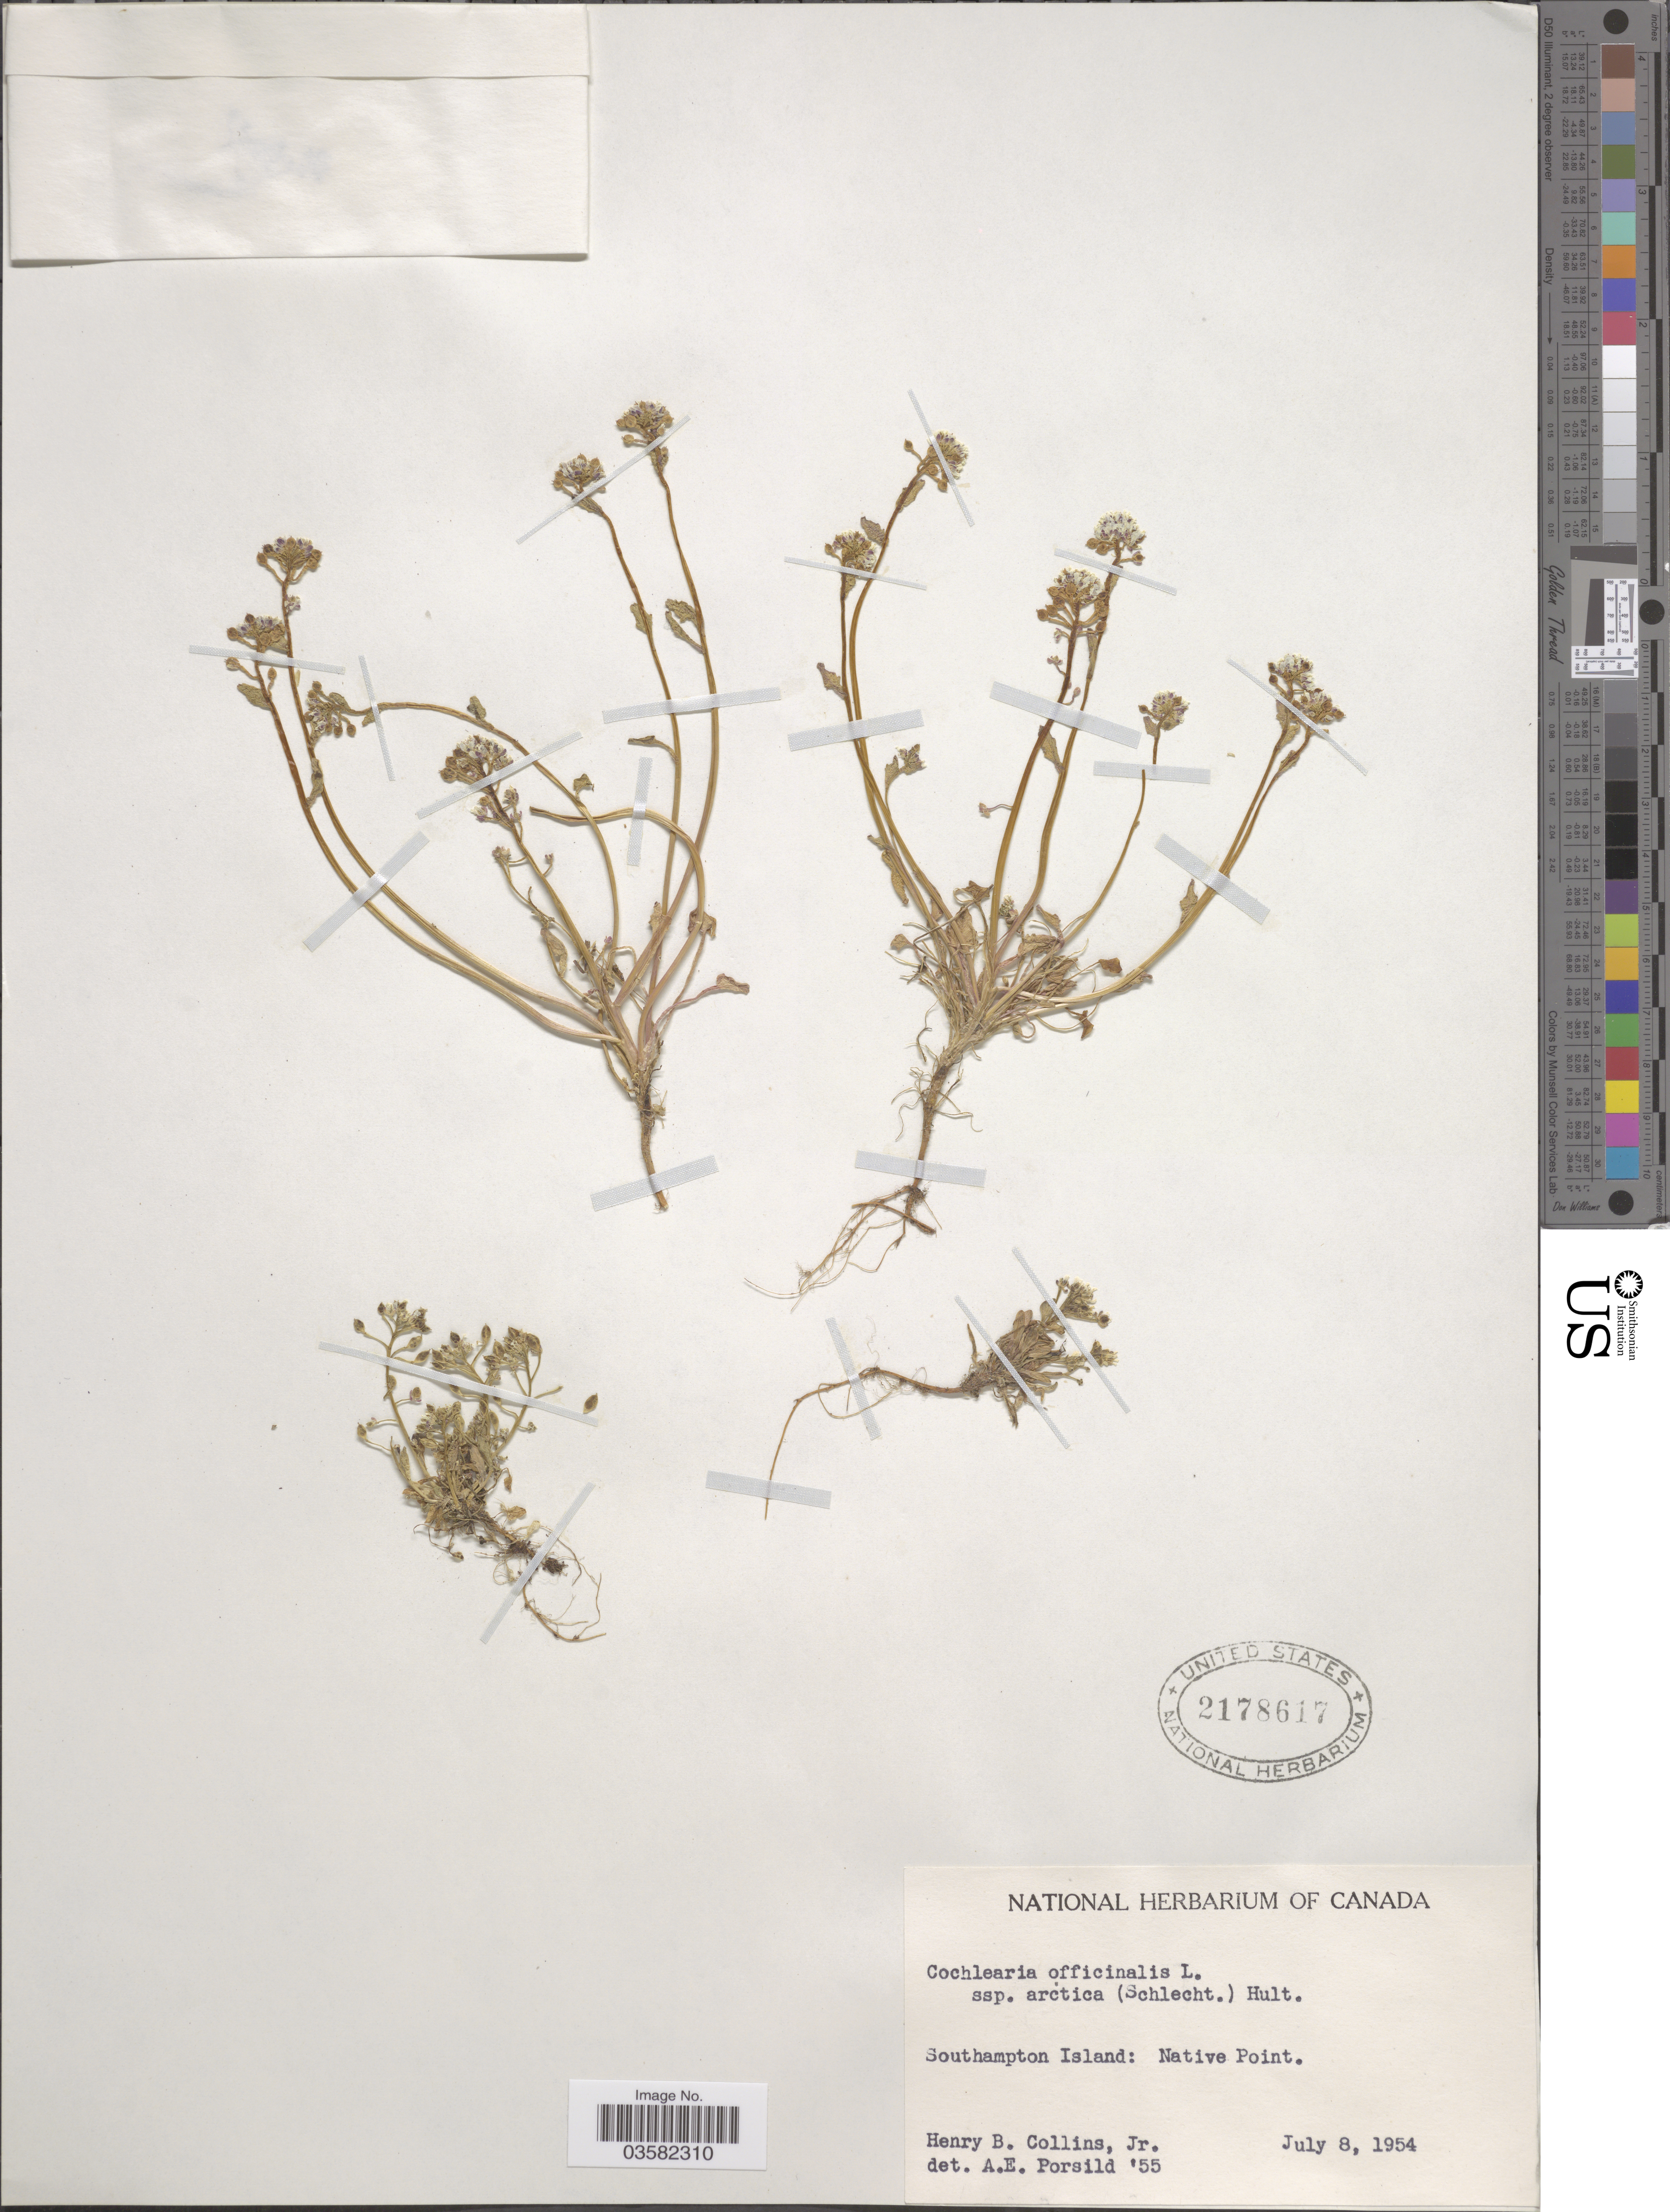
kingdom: Plantae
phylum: Tracheophyta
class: Magnoliopsida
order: Brassicales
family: Brassicaceae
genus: Cochlearia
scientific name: Cochlearia officinalis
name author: L.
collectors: H. Collins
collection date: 1954-07-08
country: Canada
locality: Southampton Island: Native Point.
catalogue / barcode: US 2178617